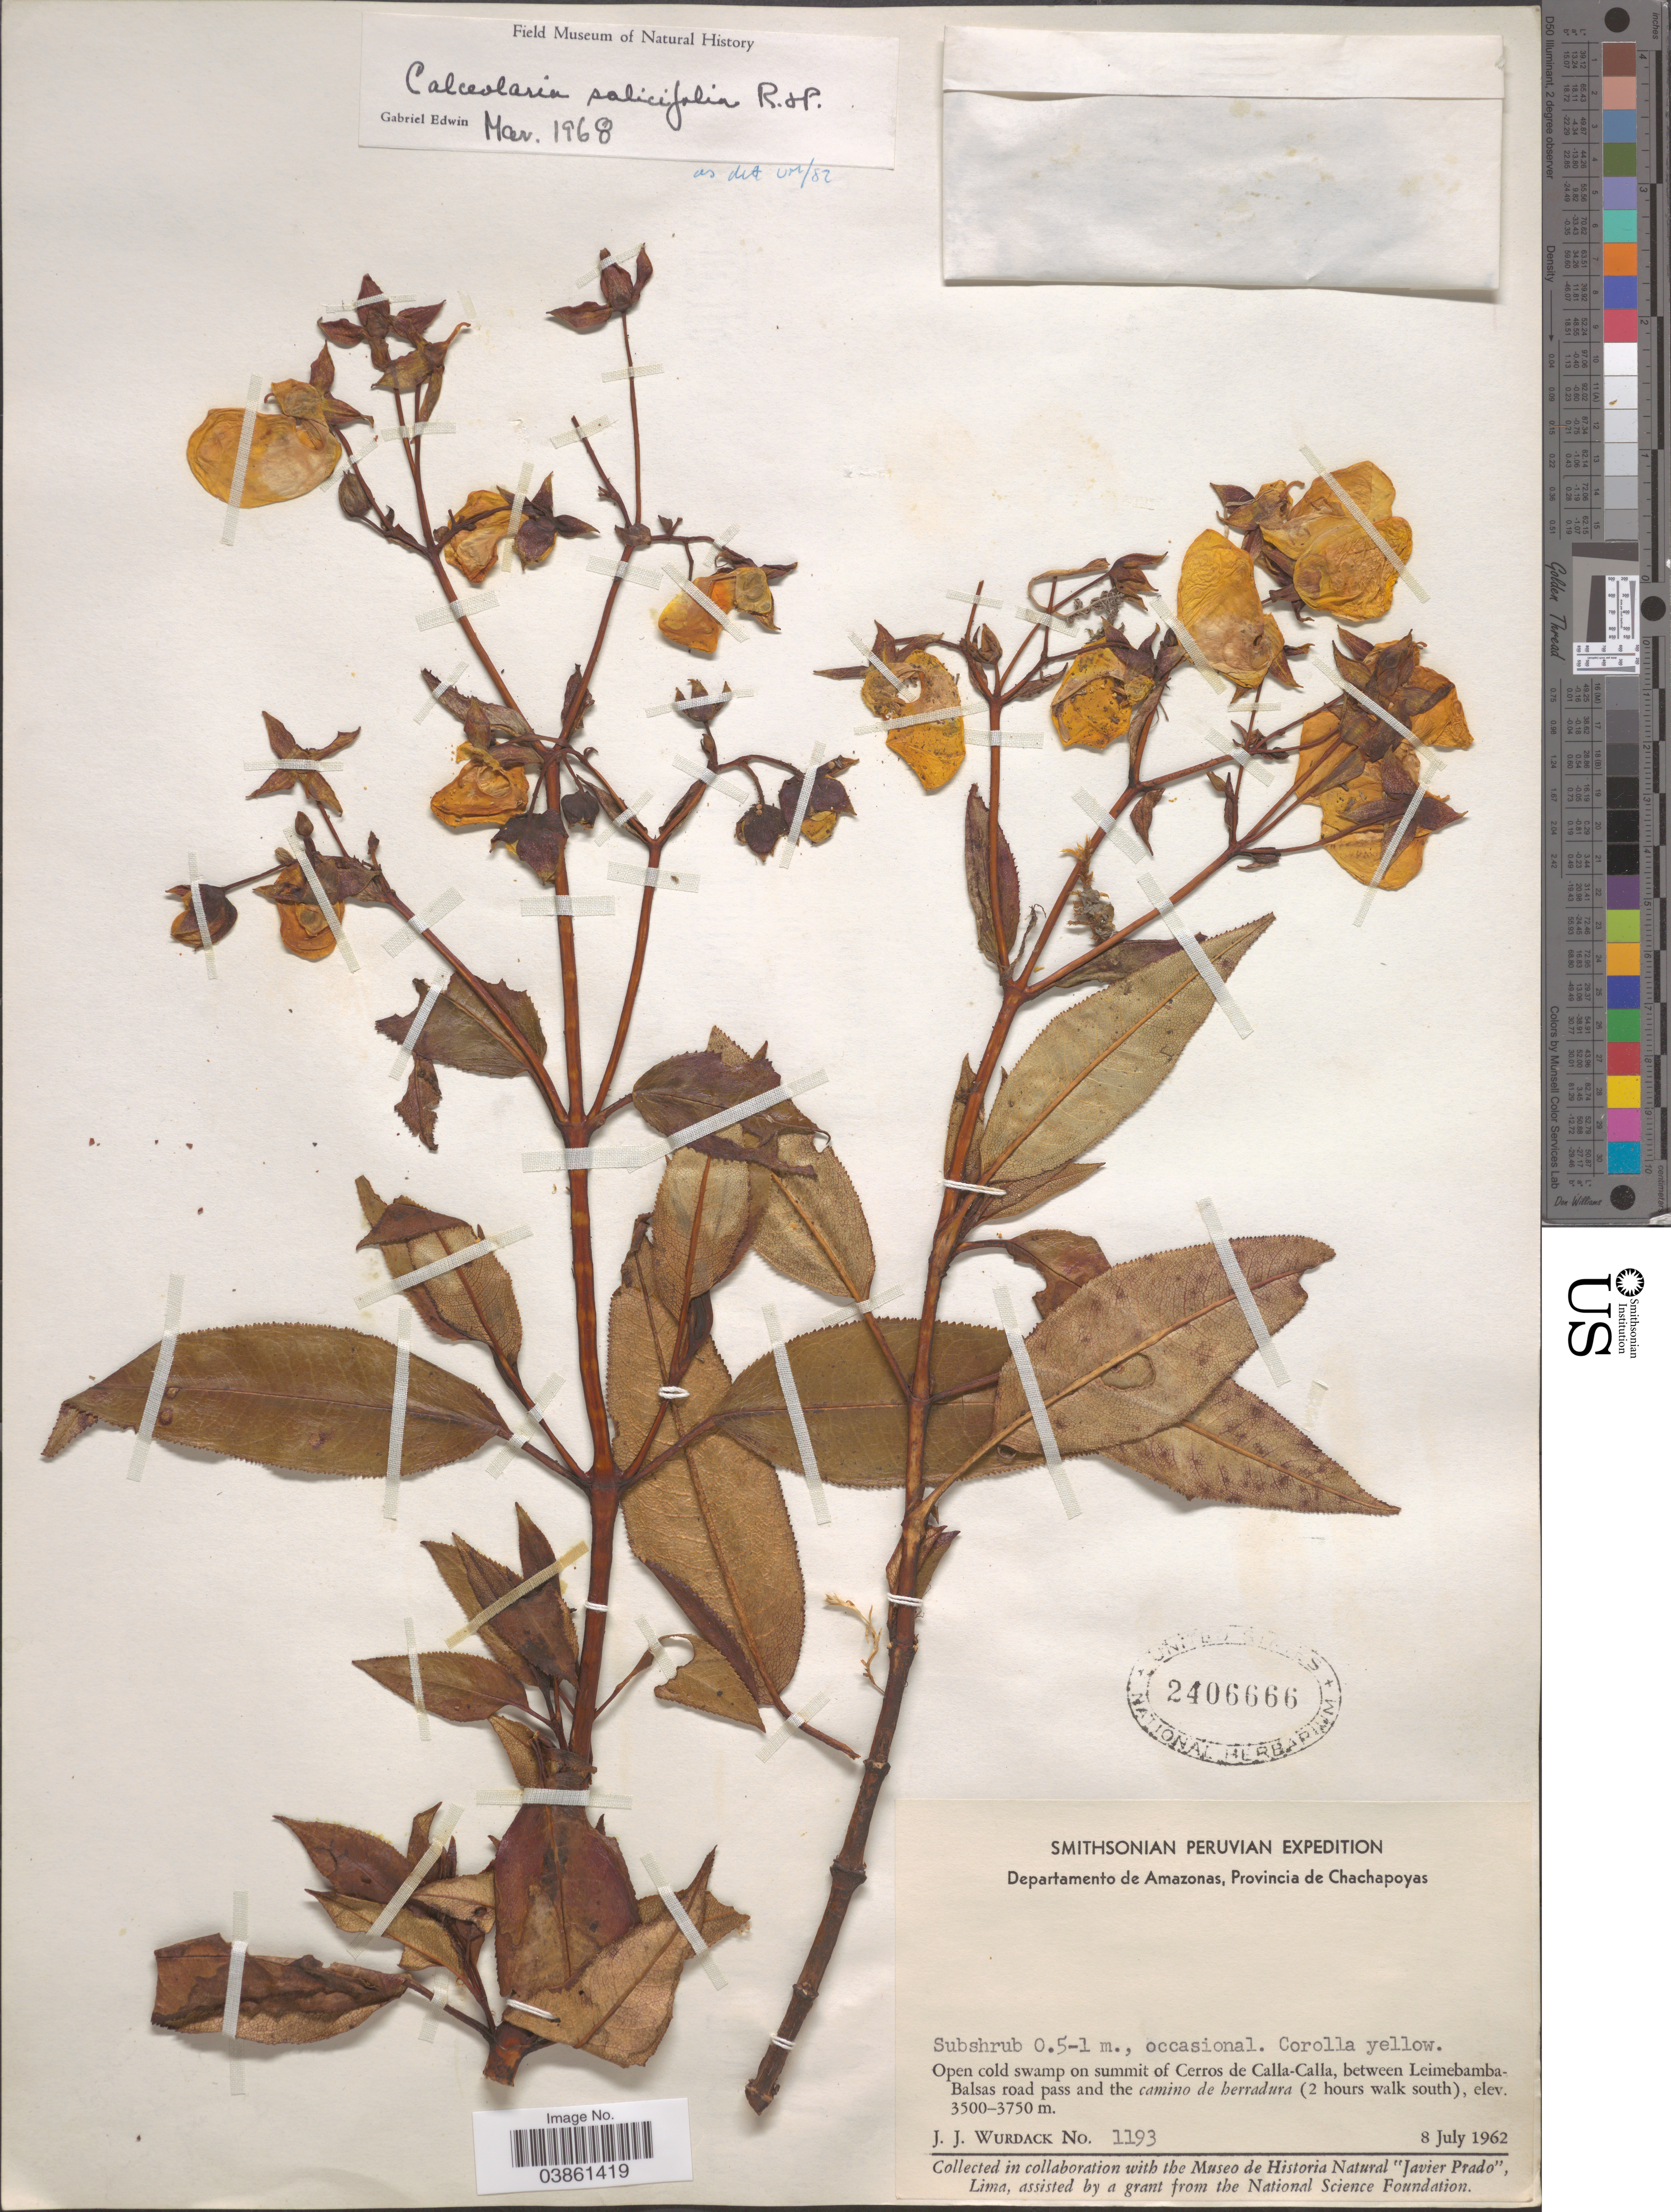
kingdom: Plantae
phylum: Tracheophyta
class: Magnoliopsida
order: Lamiales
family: Calceolariaceae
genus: Calceolaria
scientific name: Calceolaria salicifolia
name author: Ruiz & Pav.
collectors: J. J. Wurdack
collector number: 1193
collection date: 1962-07-08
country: Peru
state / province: Amazonas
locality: Departamento de Amazonas, Provincia de Chachapoyas. Open cold swamp on summit of Cerros de Calla-Calla, between Leimebamba-Balsas road pass and the camino de herradura (2 hours walk south).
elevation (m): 3500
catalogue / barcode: US 2406660